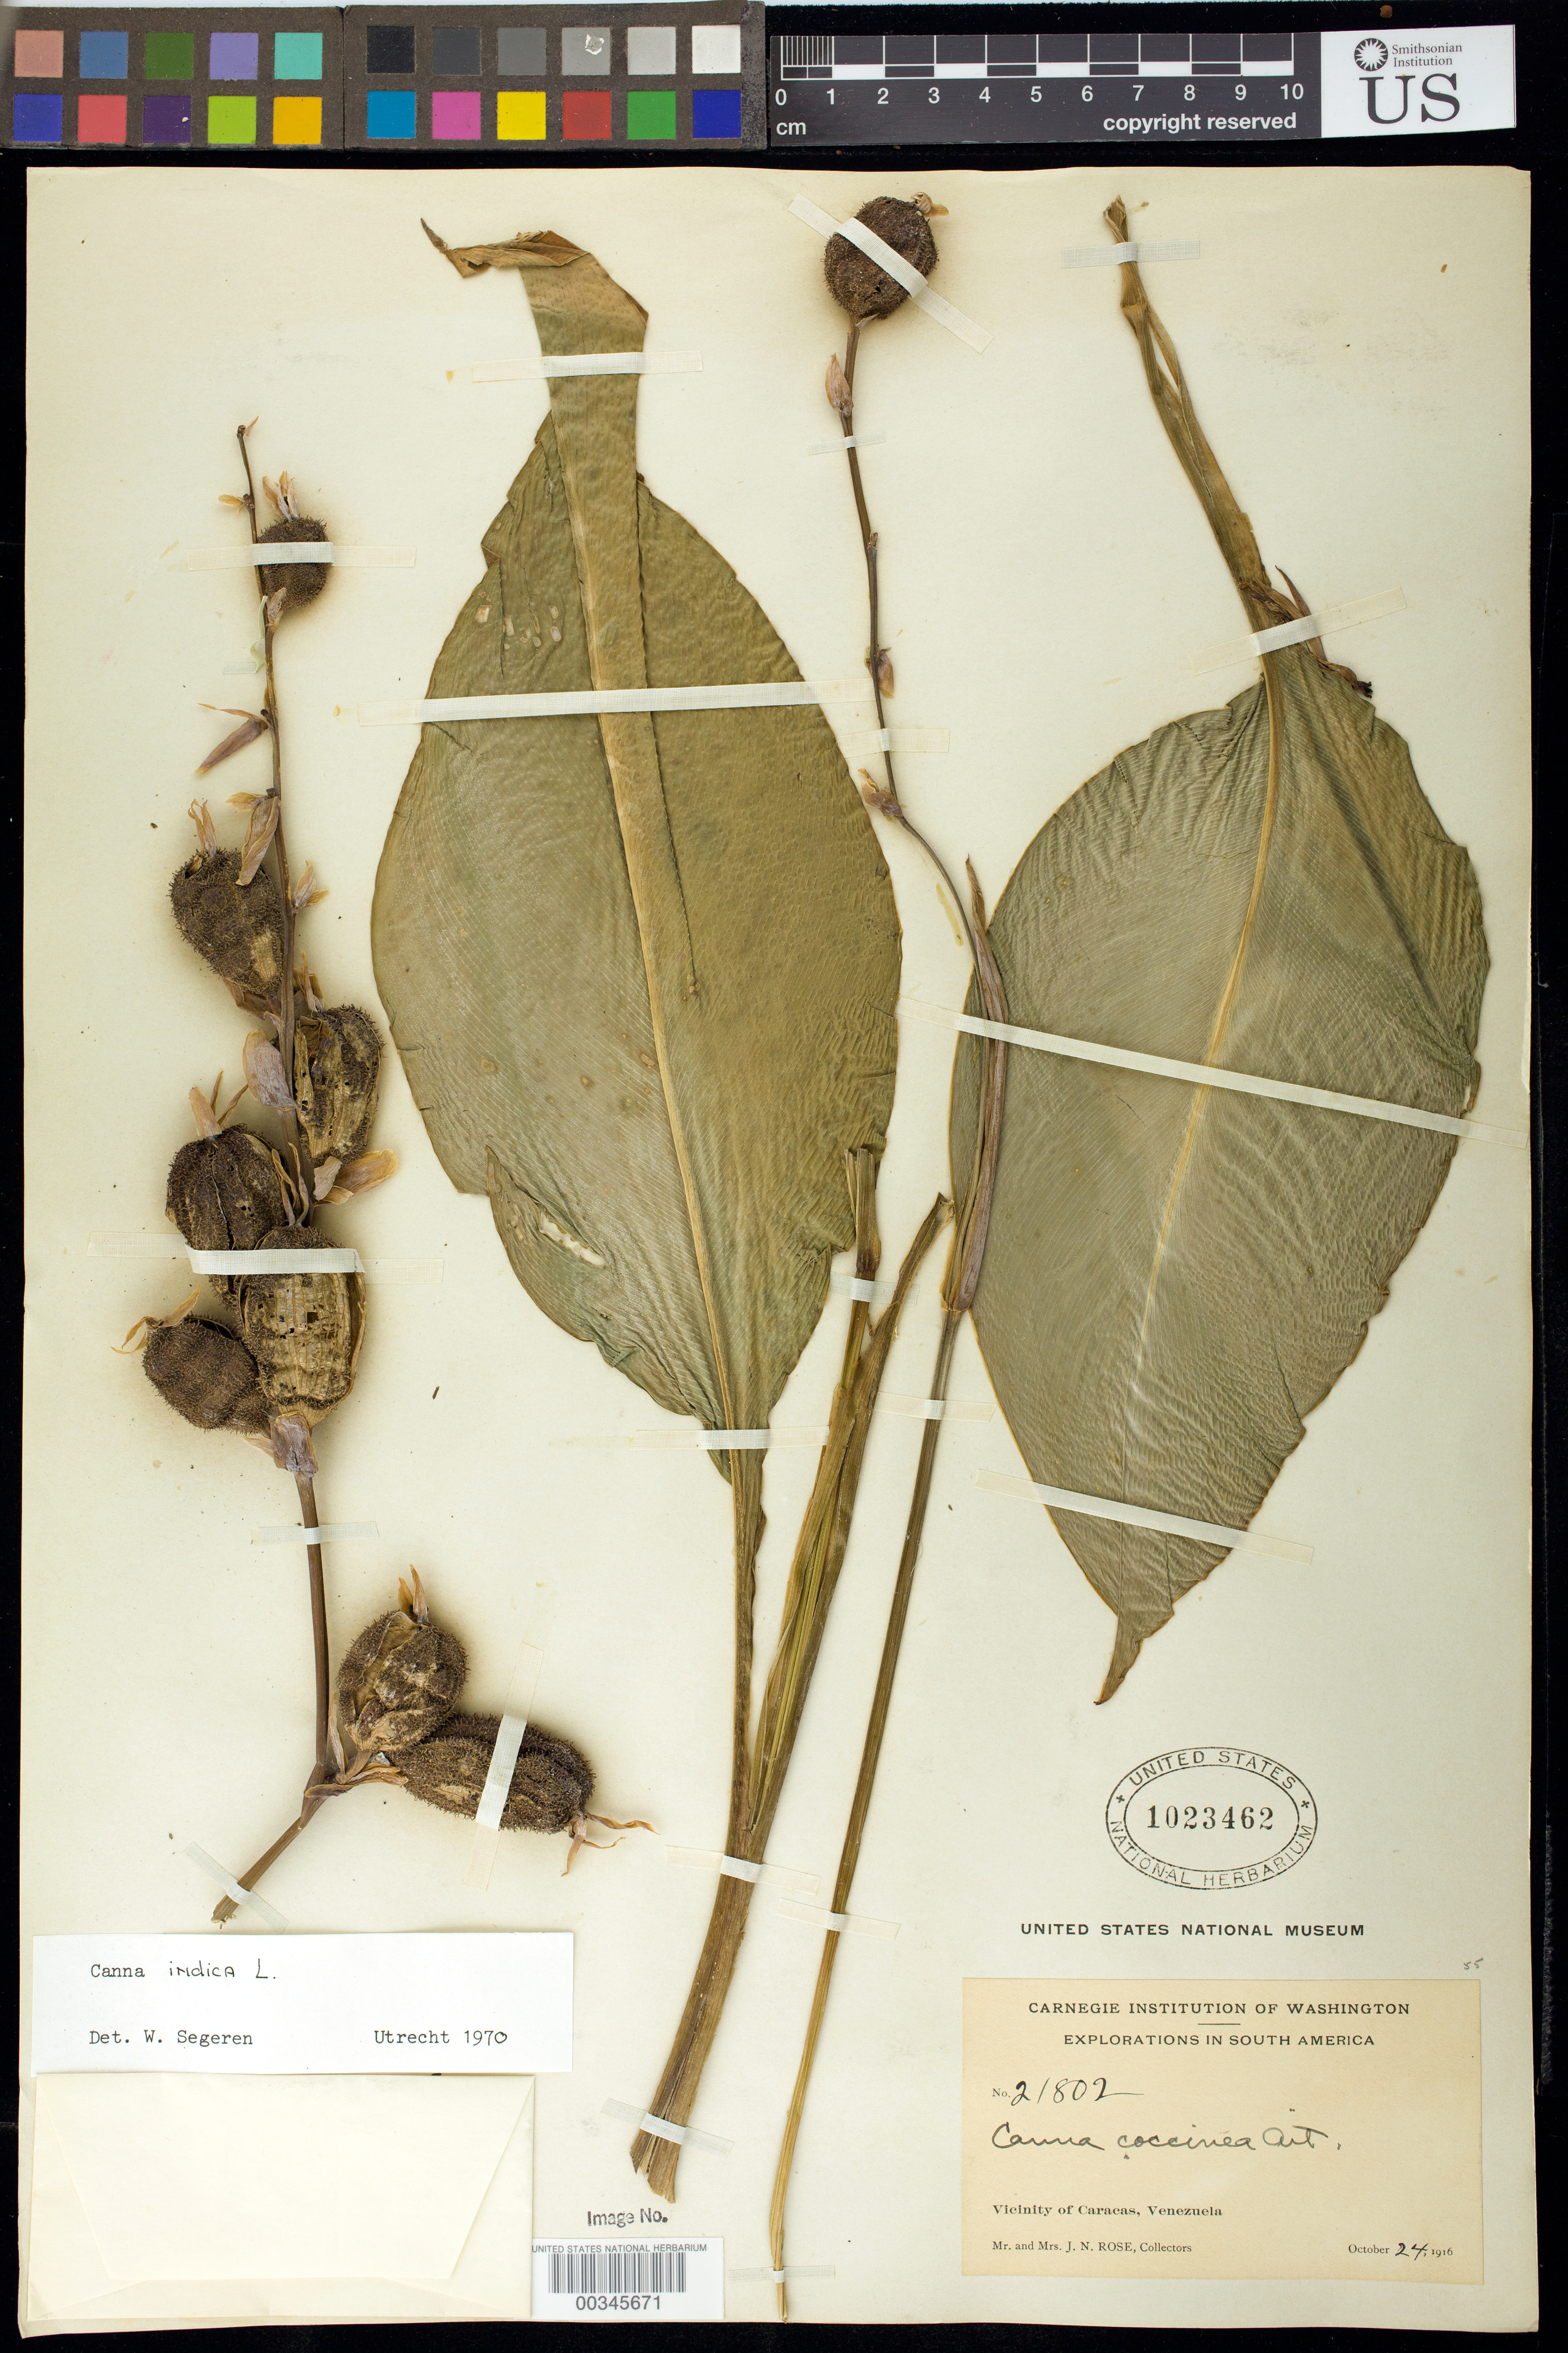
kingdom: Plantae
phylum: Tracheophyta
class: Liliopsida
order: Zingiberales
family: Cannaceae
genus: Canna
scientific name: Canna indica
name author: L.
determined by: Segeren, W.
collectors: J. N. Rose & J. N. Rose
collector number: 21802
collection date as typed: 24 Oct 1916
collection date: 1916-10-24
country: Venezuela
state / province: Distrito Federal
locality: Vicinity of caracas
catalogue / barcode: US 1023462